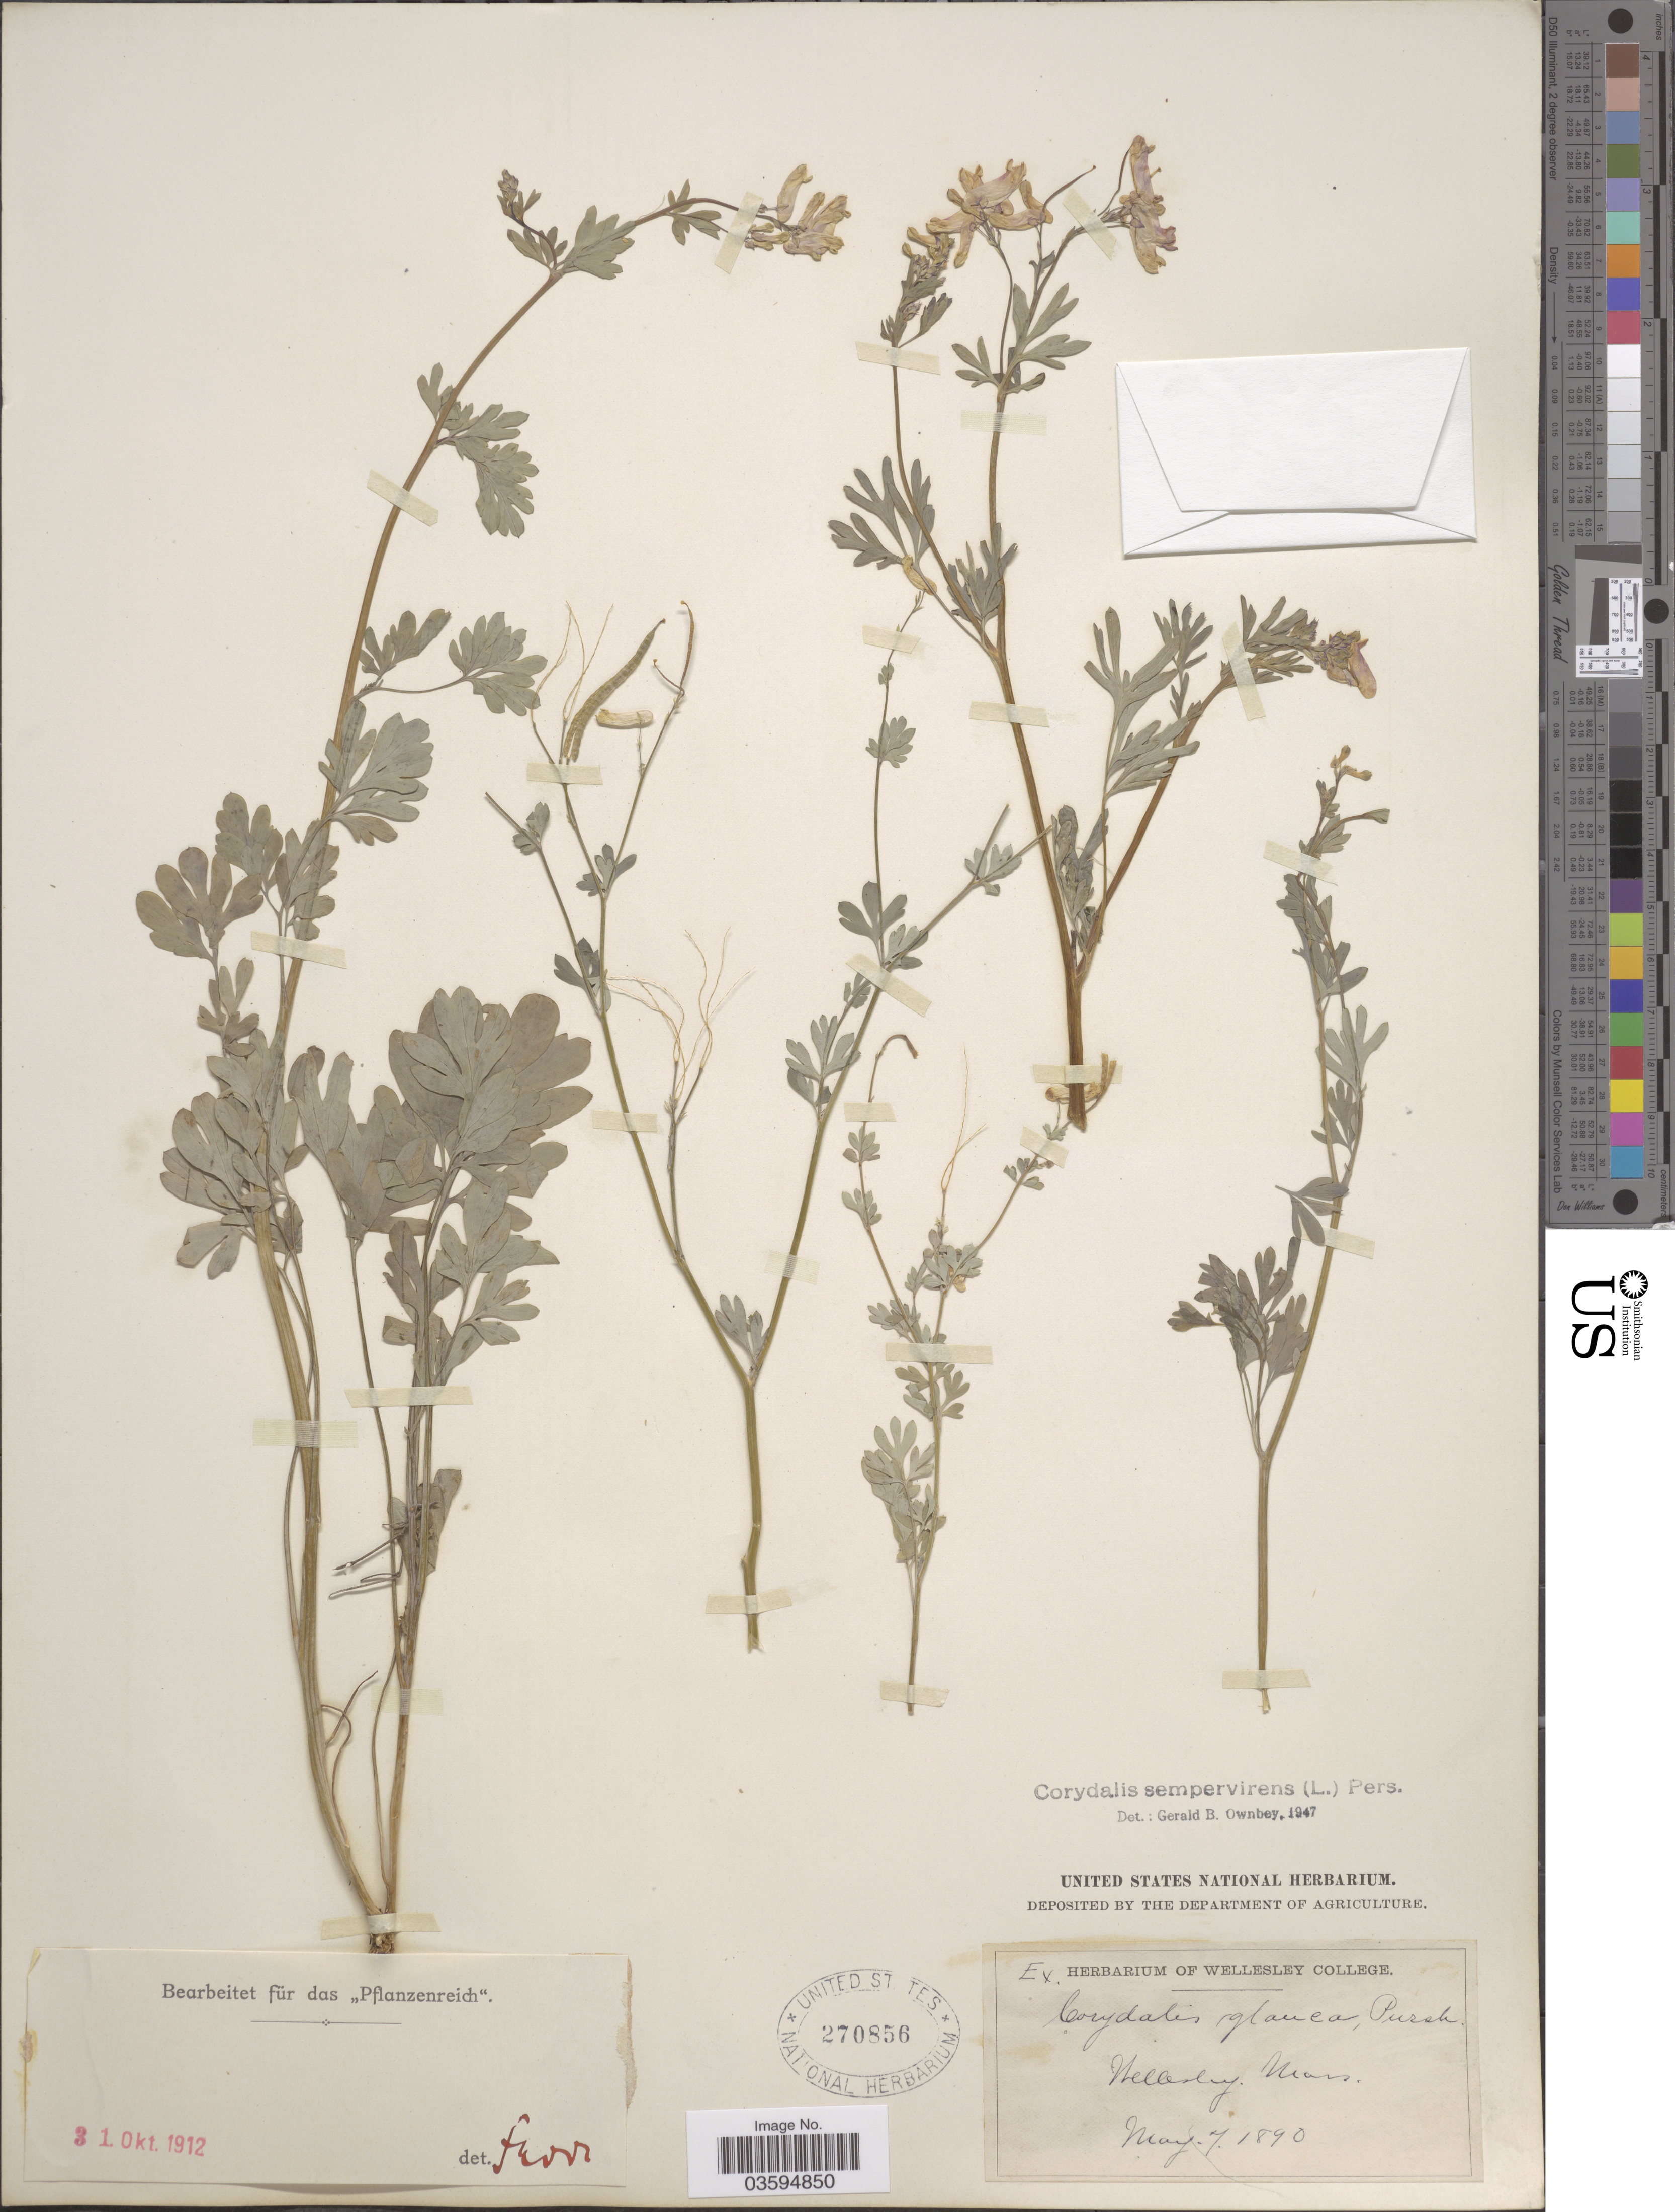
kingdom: Plantae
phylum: Tracheophyta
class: Magnoliopsida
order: Ranunculales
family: Papaveraceae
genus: Capnoides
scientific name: Capnoides sempervirens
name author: (L.) Borkh.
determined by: Strong, M. T., (US), Smithsonian Institution - National Museum of Natural History (UNITED STATES)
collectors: ex herb. Wellesley College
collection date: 1890-05-07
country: United States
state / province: Massachusetts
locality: Wellesley.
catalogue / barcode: US 270856